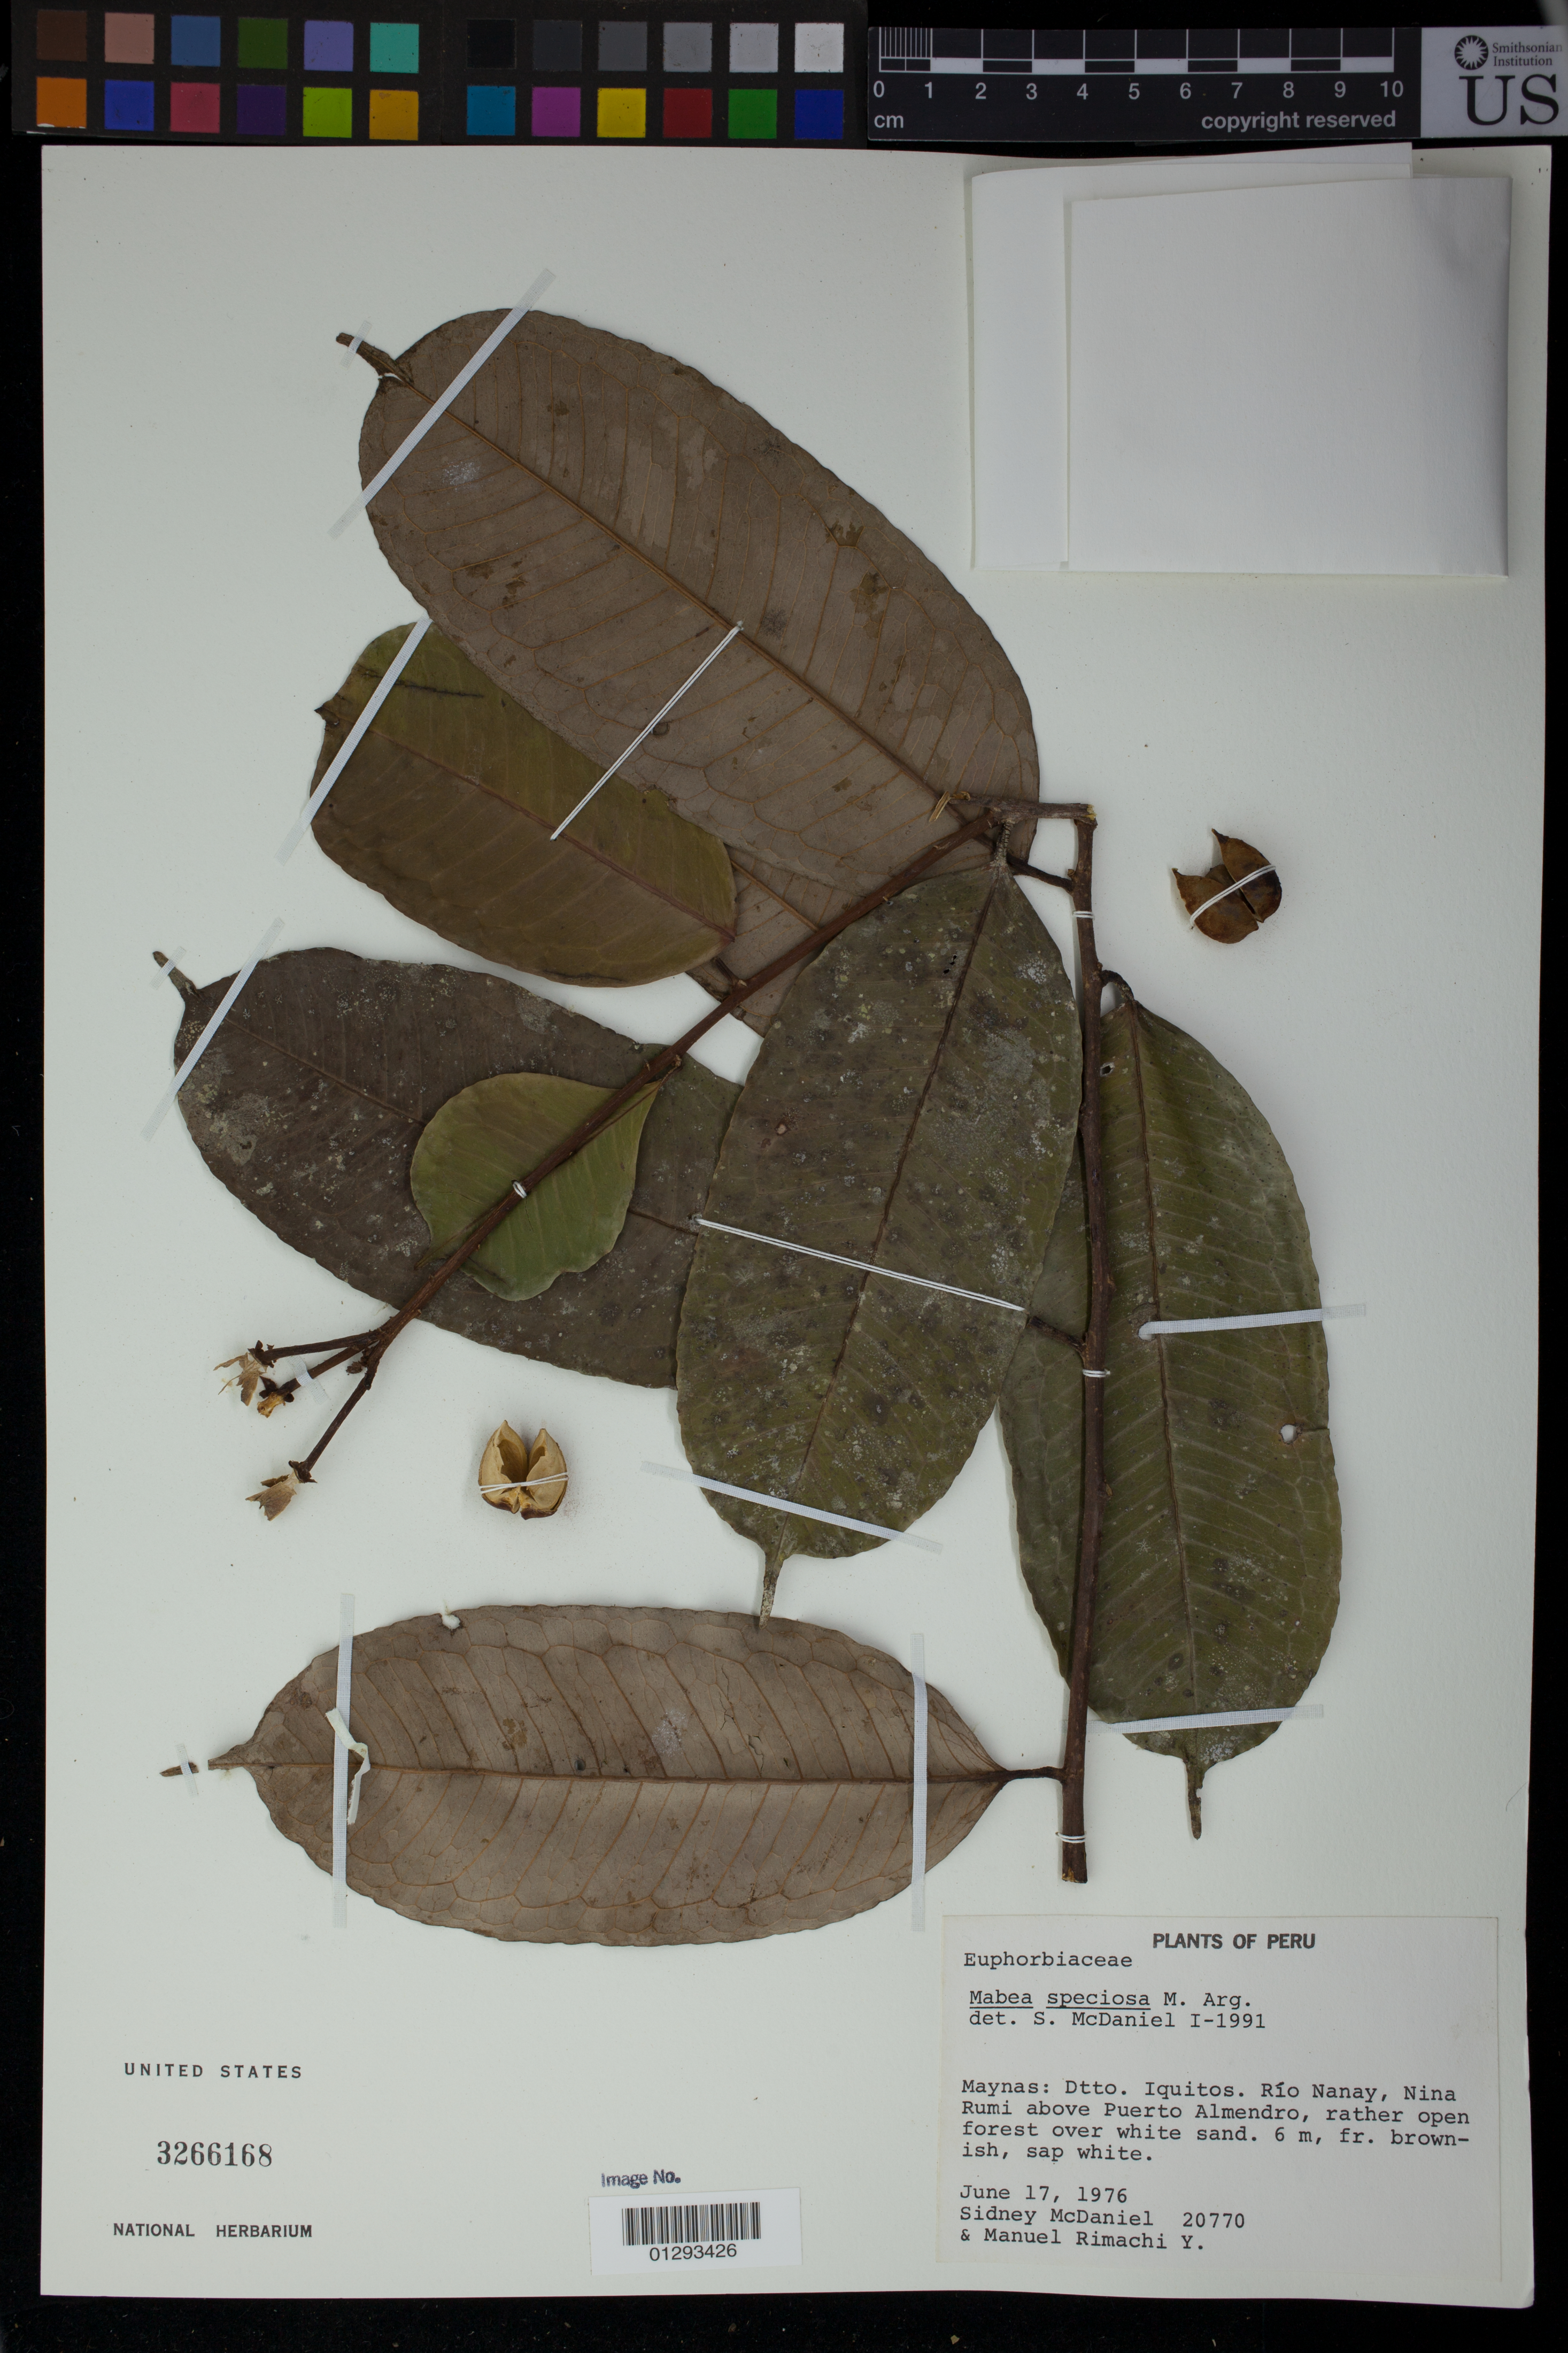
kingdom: Plantae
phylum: Tracheophyta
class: Magnoliopsida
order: Malpighiales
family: Euphorbiaceae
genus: Mabea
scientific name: Mabea speciosa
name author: Müll. Arg.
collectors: S. McDaniel & M. Rimachi Y.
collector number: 20770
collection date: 1976-06-17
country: Peru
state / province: Loreto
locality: Maynas: Dtto. Iquitos . Rio Nanay, Nina Rumi above Puerto Almendro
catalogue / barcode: US 3266168